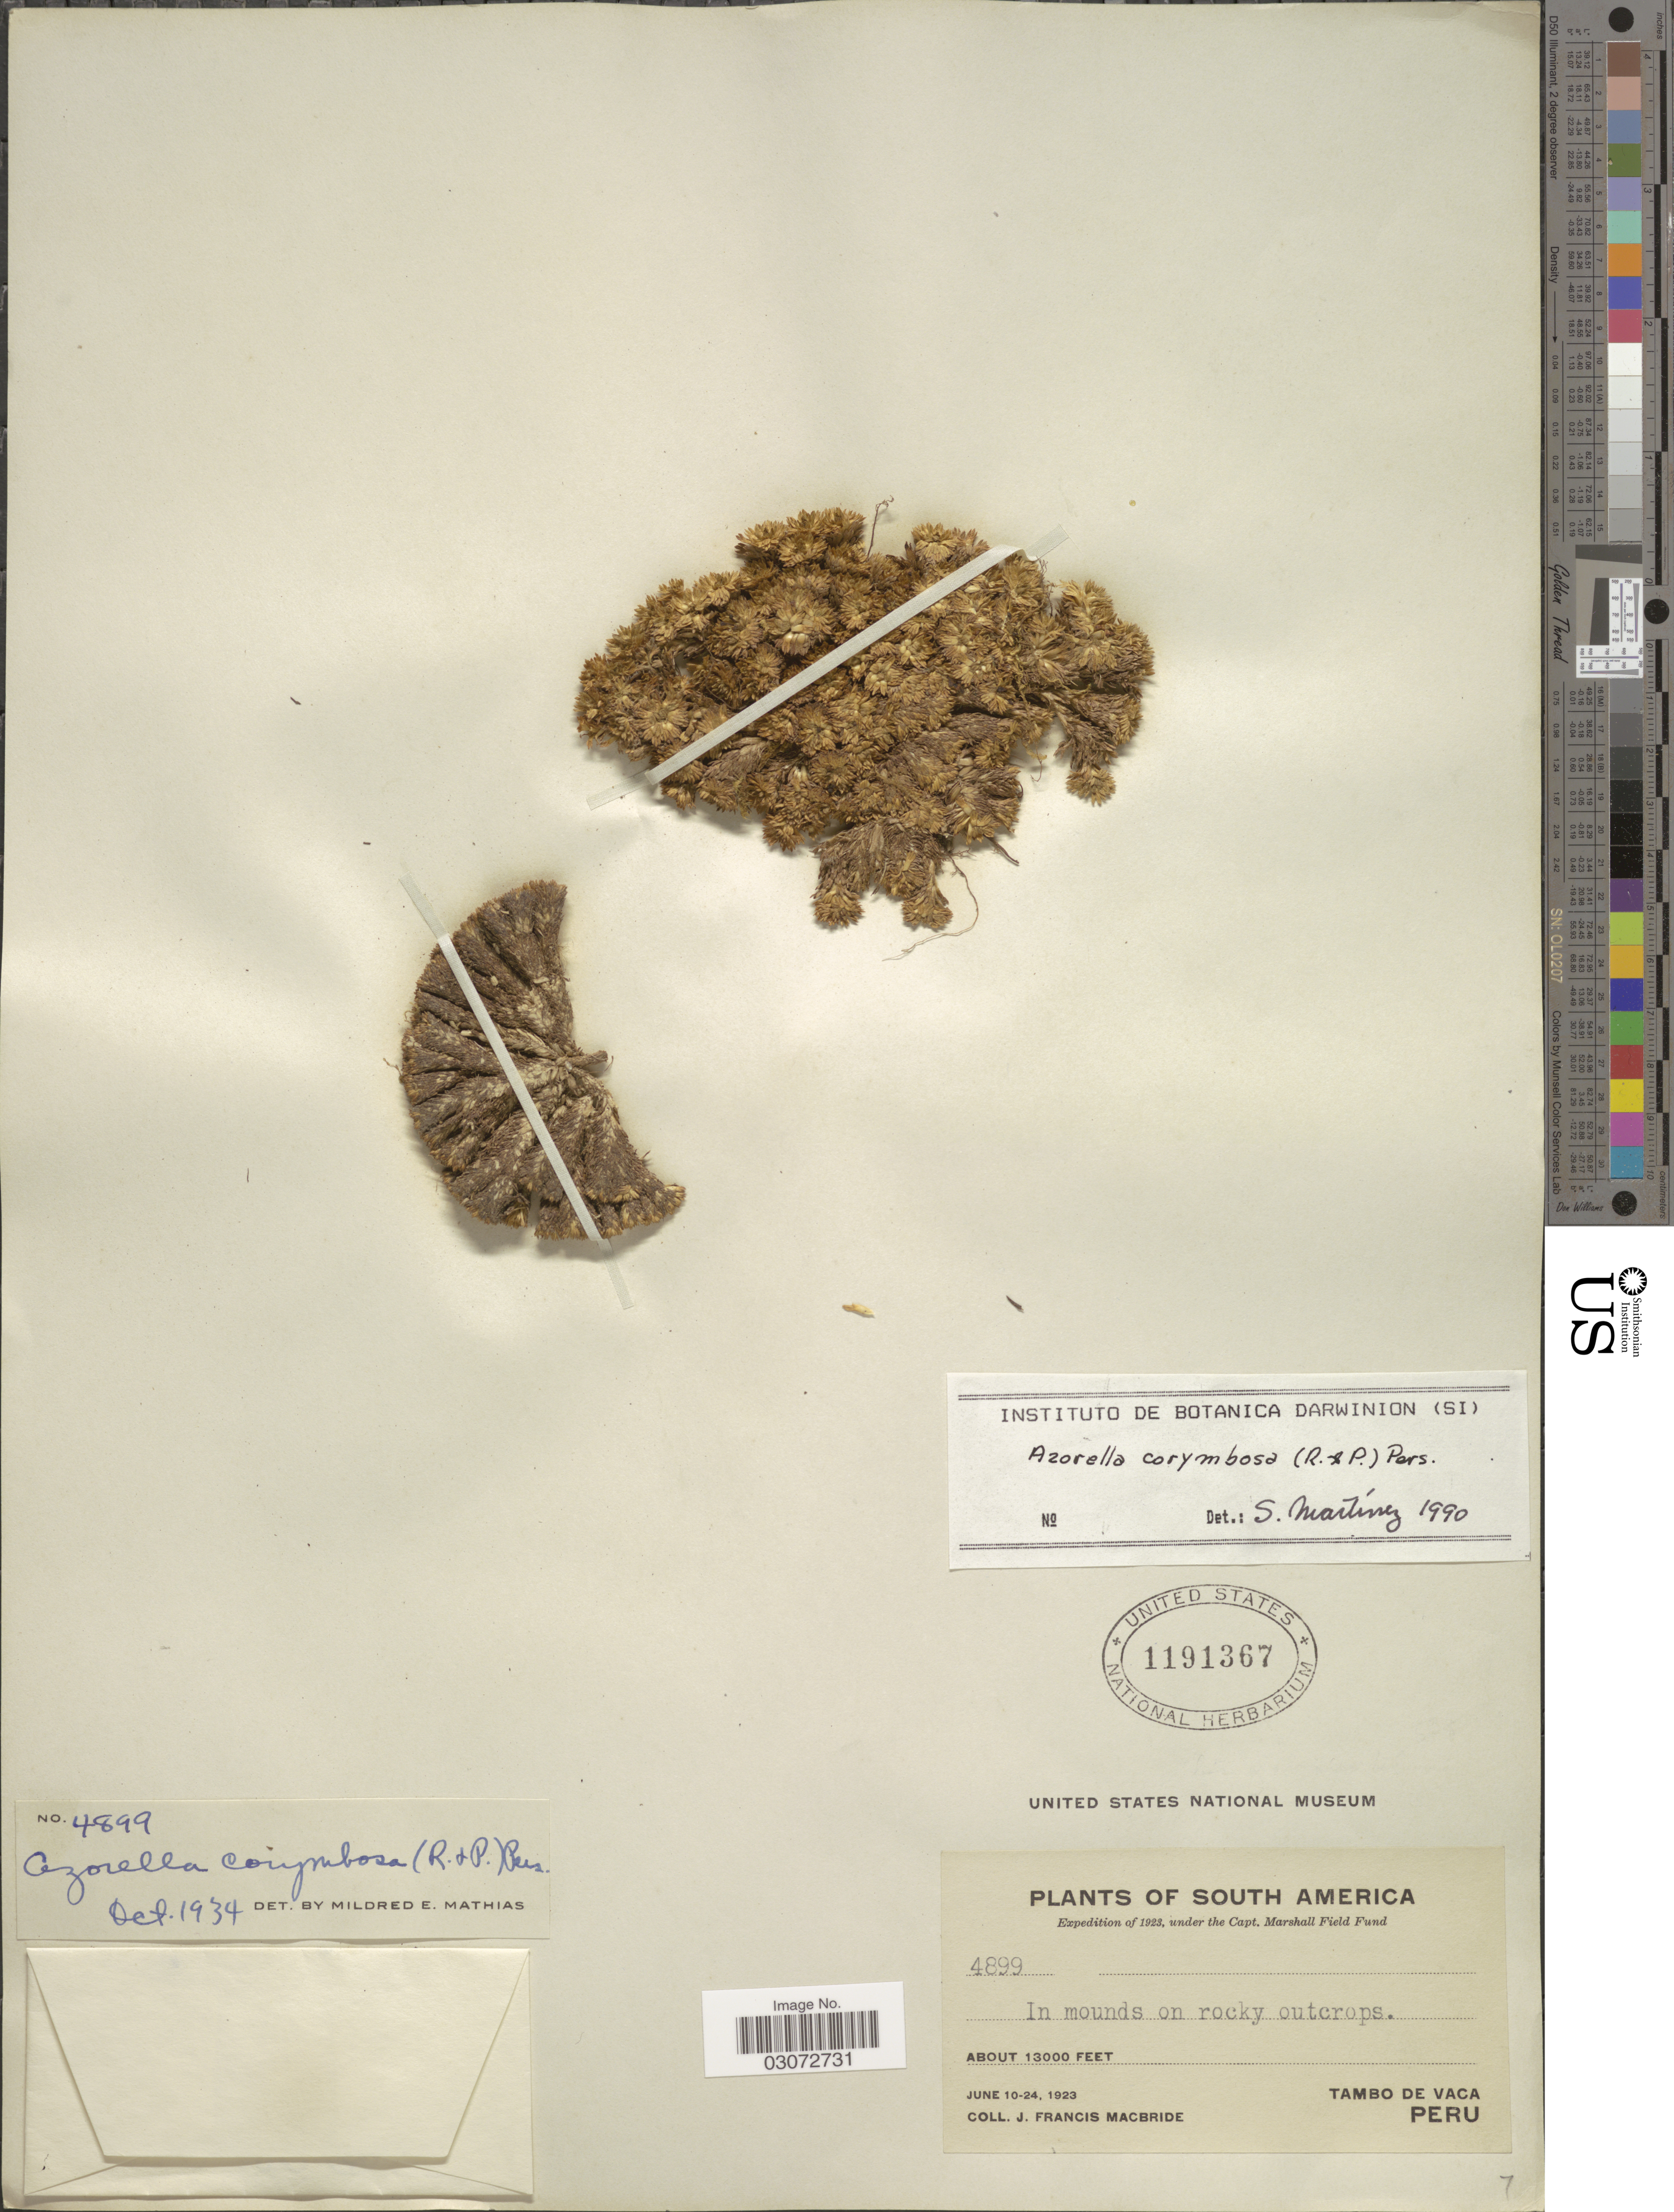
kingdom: Plantae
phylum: Tracheophyta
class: Magnoliopsida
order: Apiales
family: Apiaceae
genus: Azorella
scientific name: Azorella corymbosa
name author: (Ruiz & Pav.) Pers.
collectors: J. F. Macbride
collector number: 4899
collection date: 1923-06-10/1923-06-24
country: Peru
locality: Tambo de Vaca.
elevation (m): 3962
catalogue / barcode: US 1191367